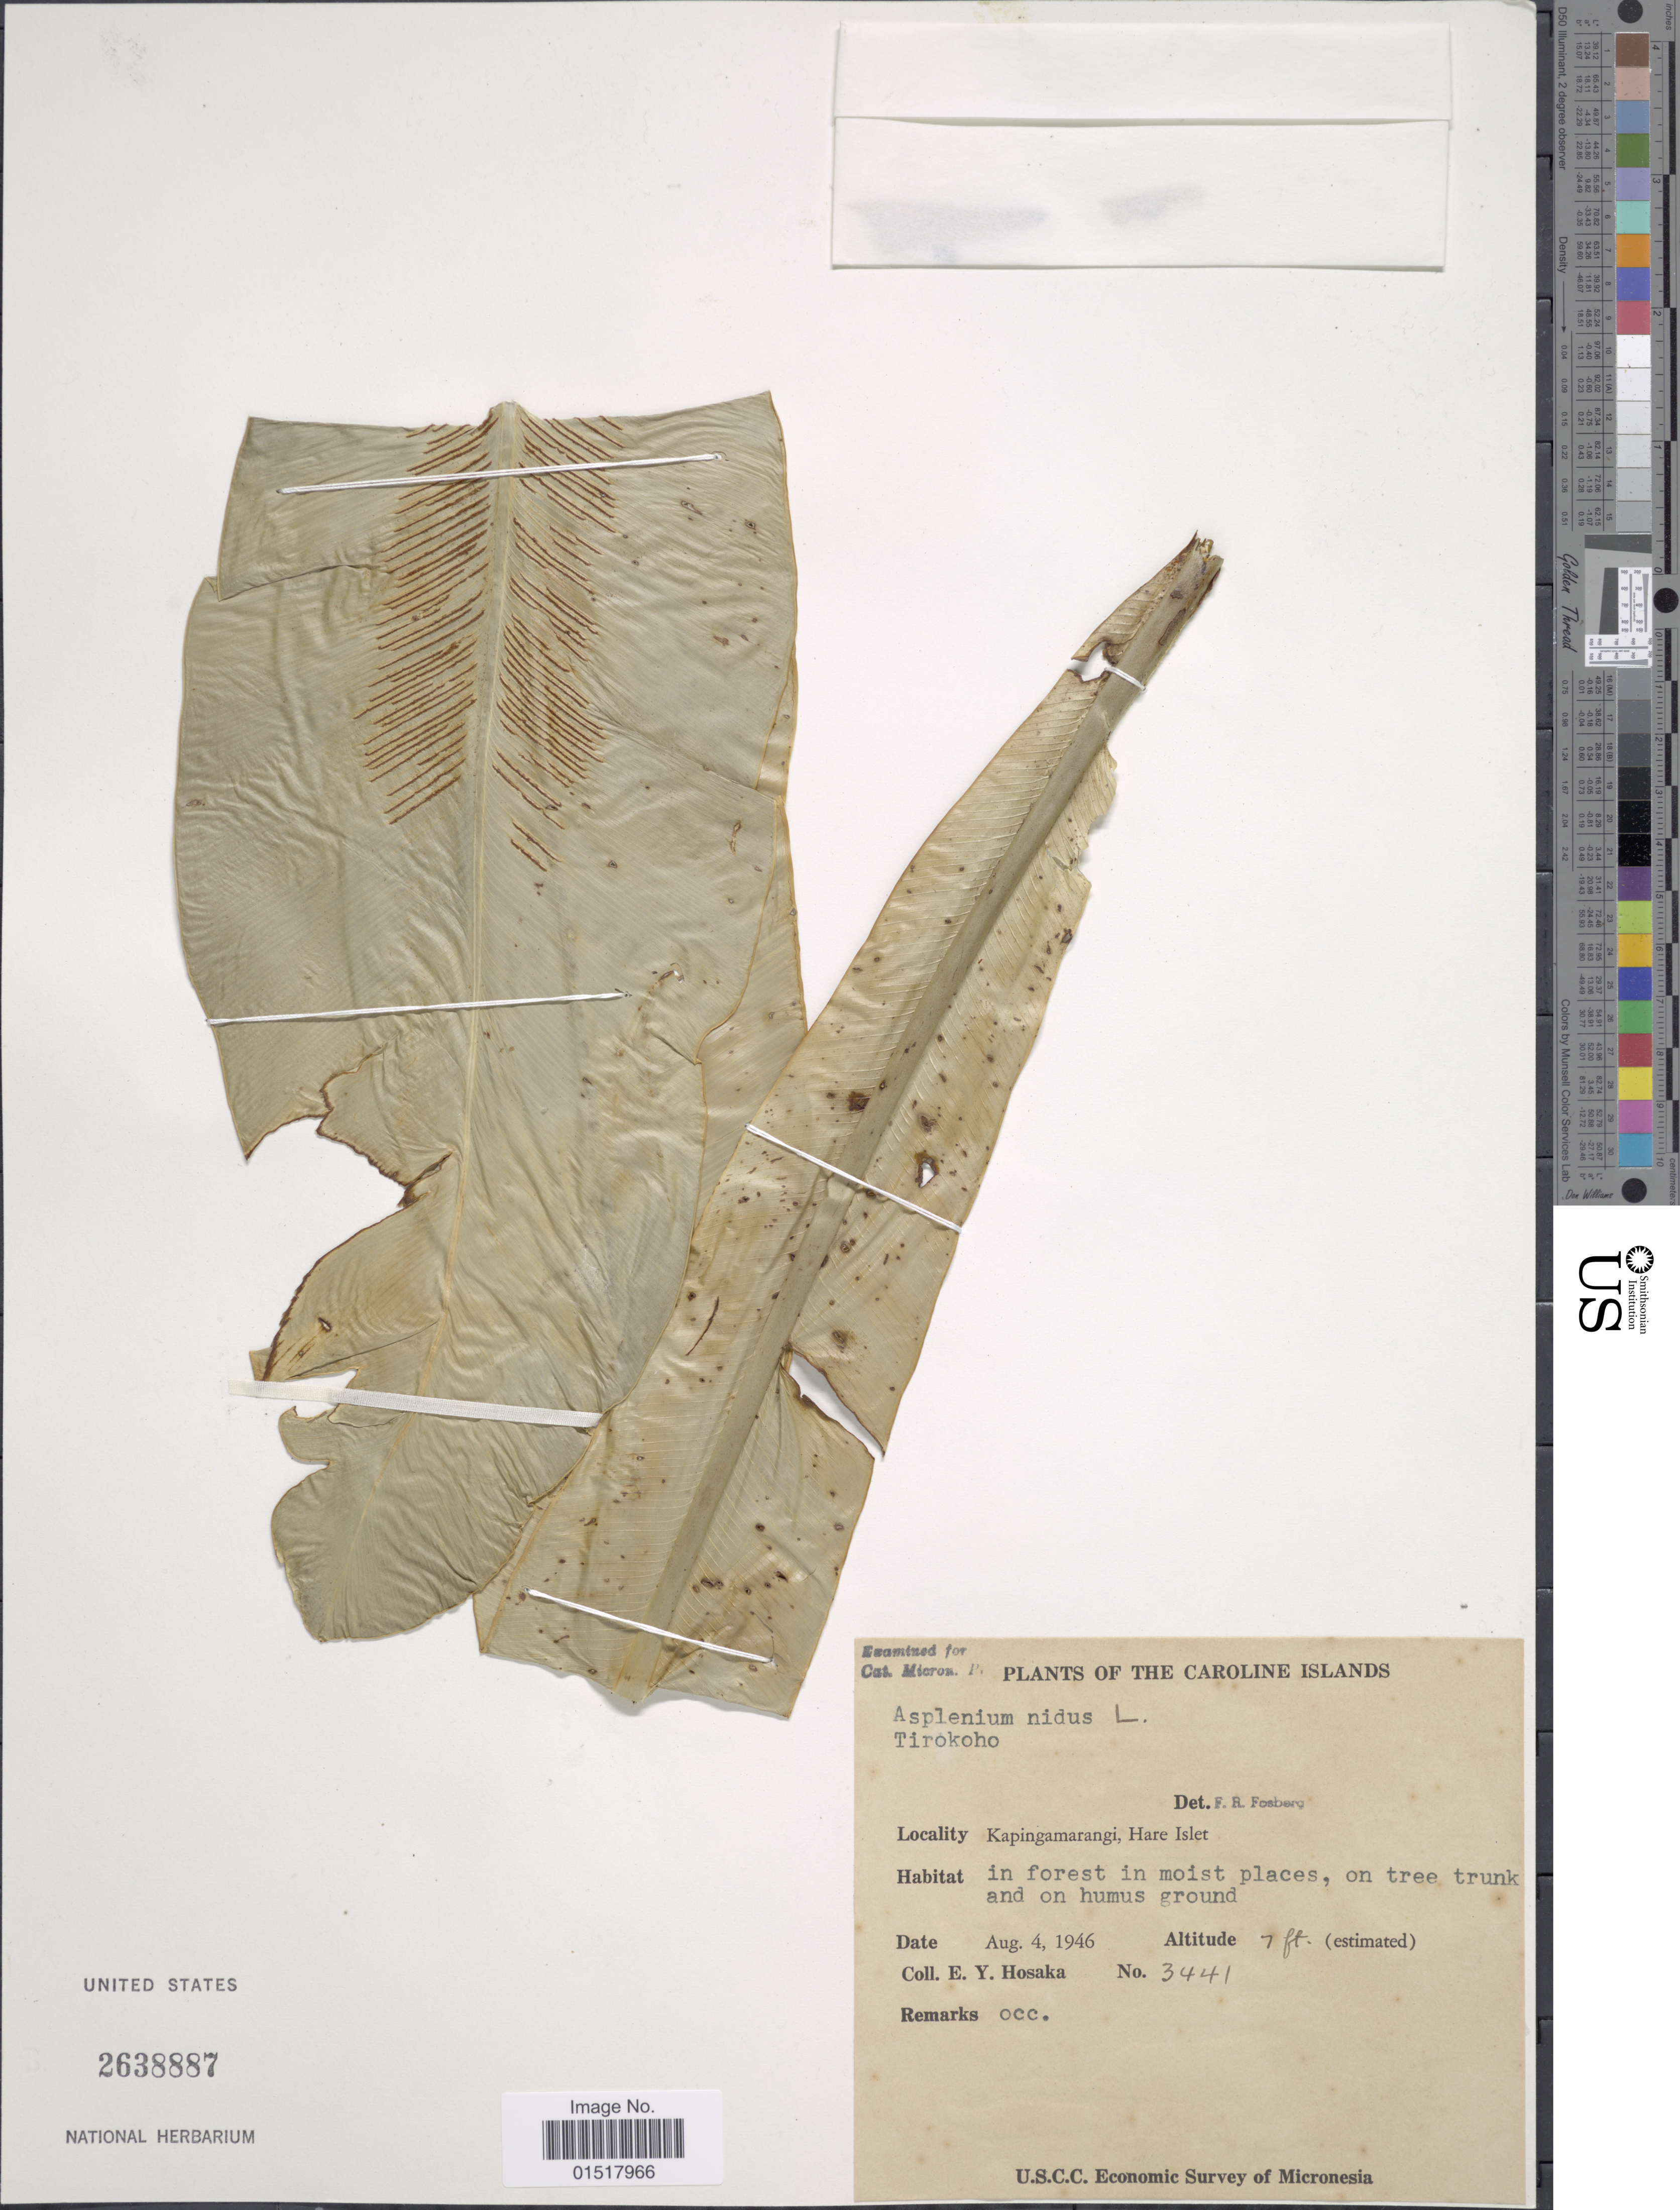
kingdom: Plantae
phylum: Tracheophyta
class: Polypodiopsida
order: Polypodiales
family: Aspleniaceae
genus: Asplenium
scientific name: Asplenium nidus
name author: L.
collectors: E. Y. Hosaka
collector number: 3441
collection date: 1946-08-04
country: Micronesia, Federated States of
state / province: Pohnpei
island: Kapingamarangi Atoll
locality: Caroline Islands. Kapingamarangi, Hare Islet.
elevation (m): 2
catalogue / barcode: US 2638887